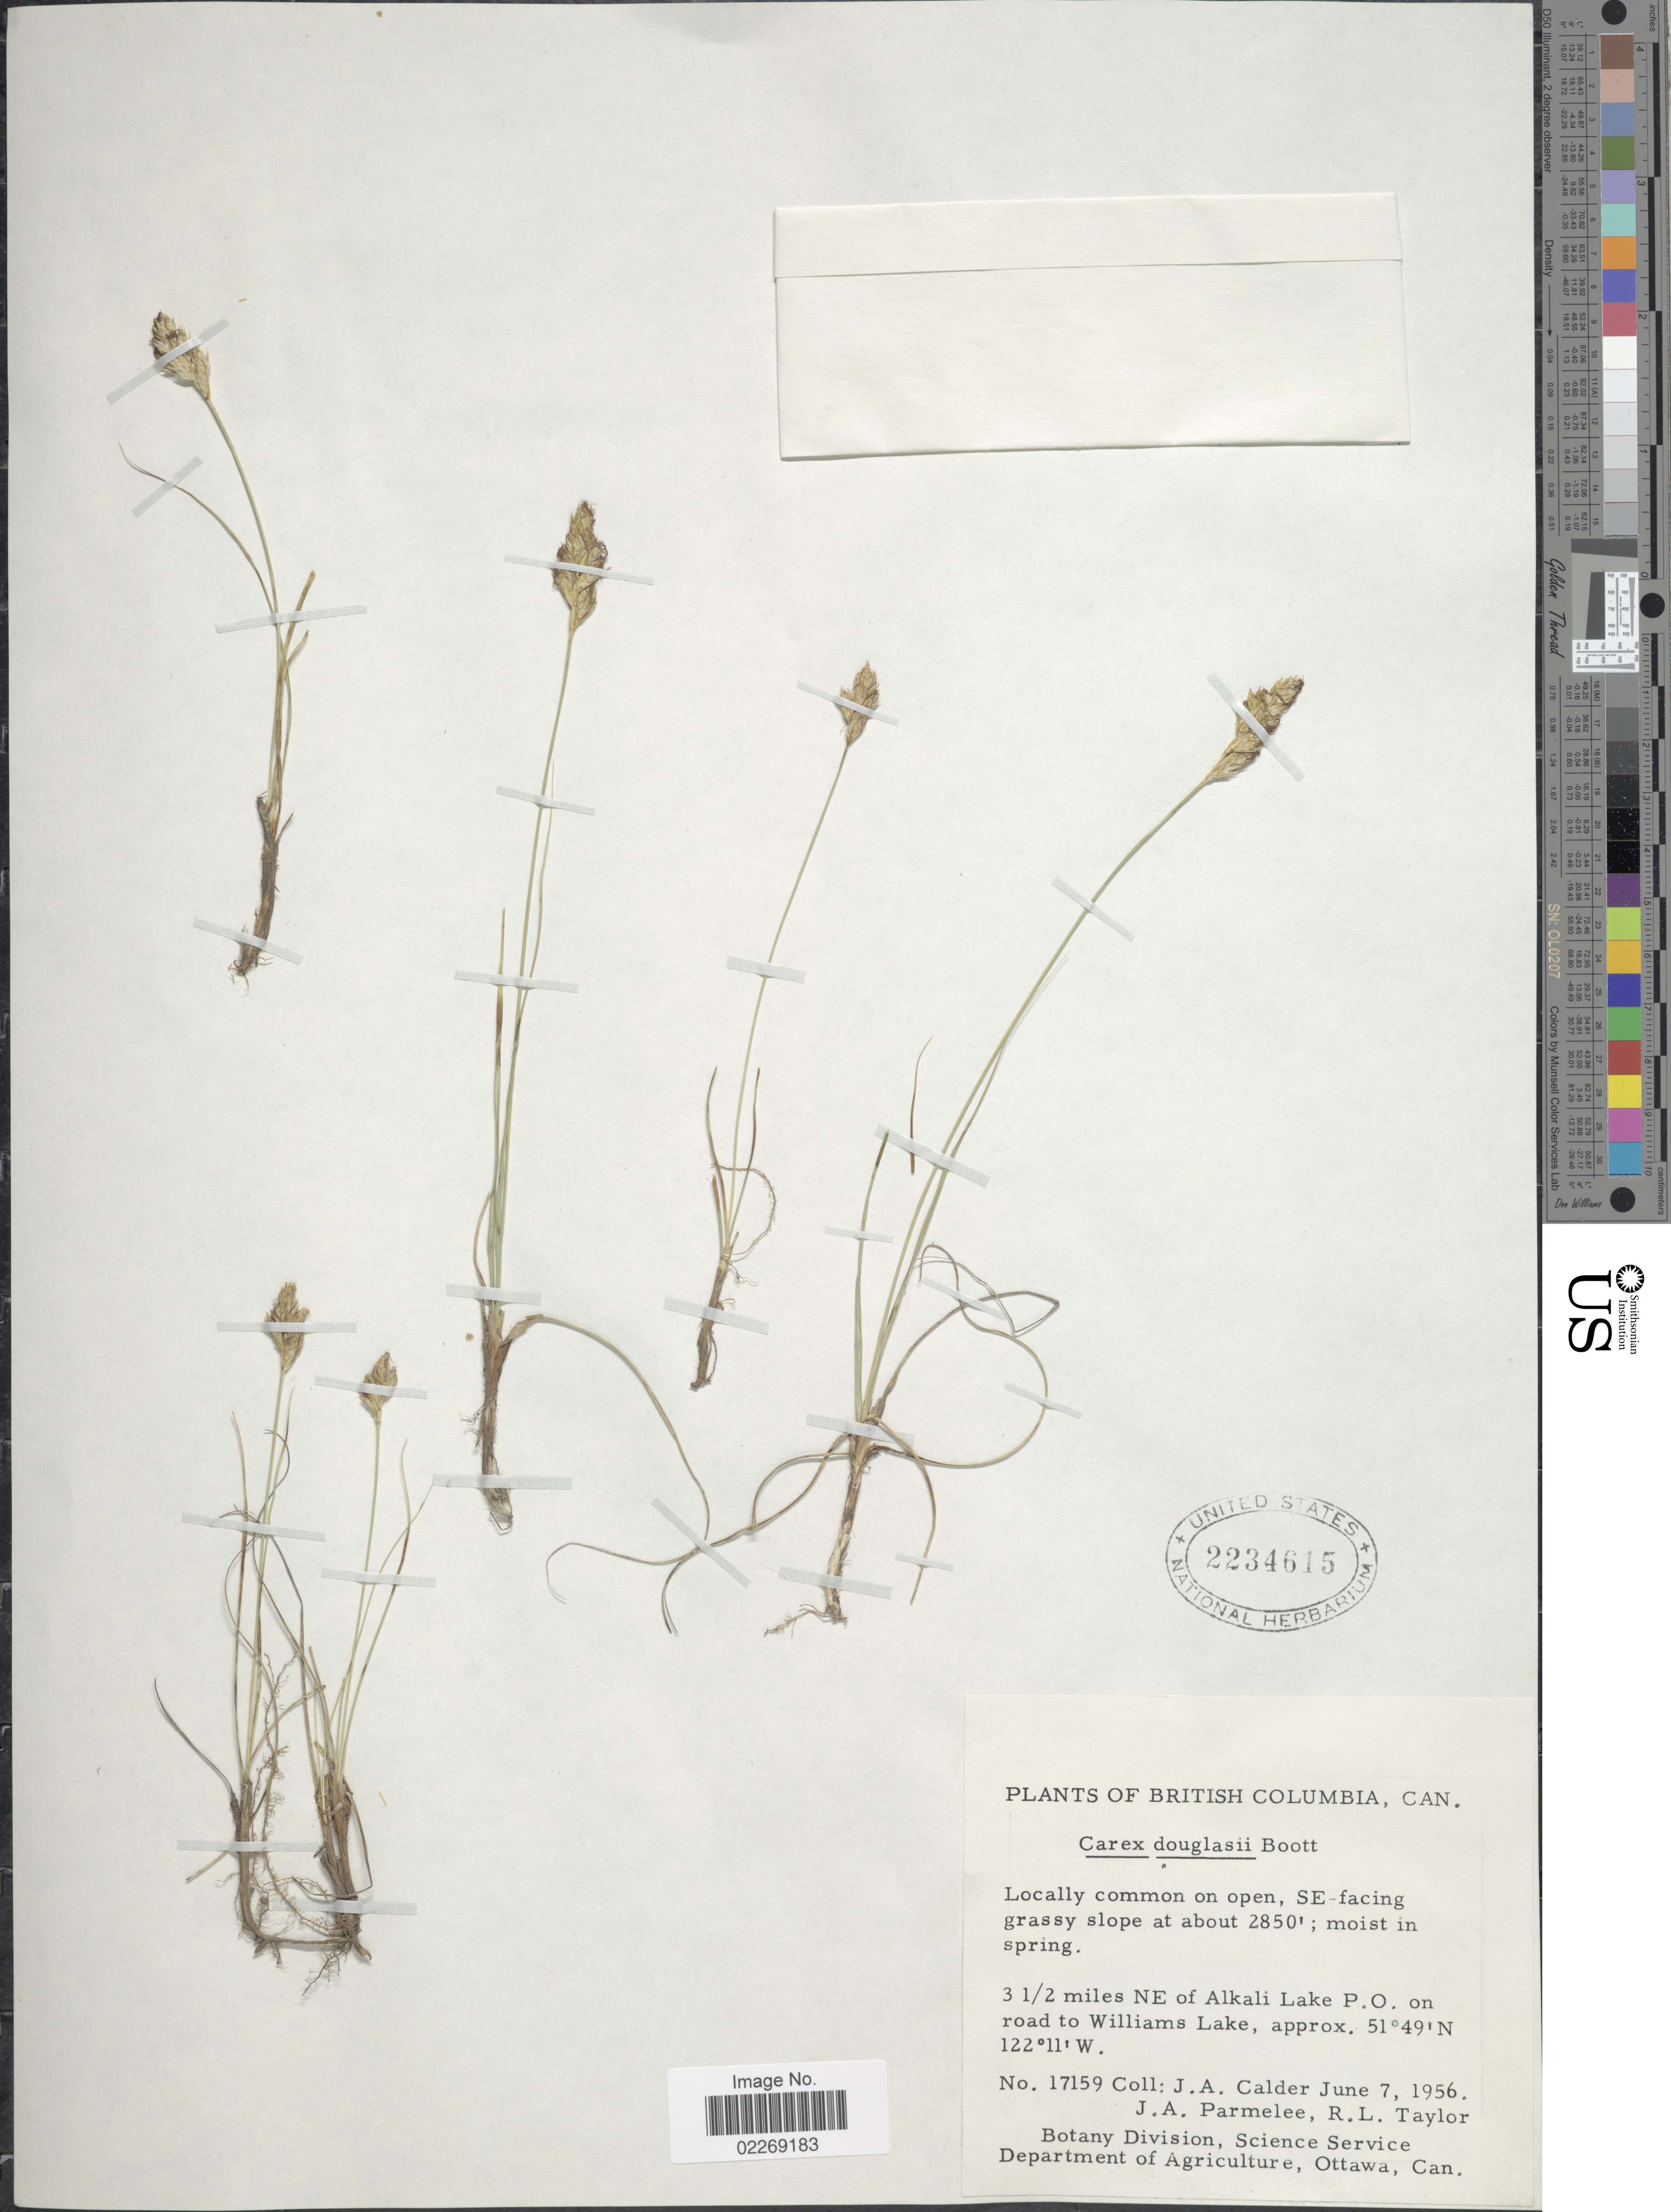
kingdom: Plantae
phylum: Tracheophyta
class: Liliopsida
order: Poales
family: Cyperaceae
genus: Carex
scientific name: Carex douglasii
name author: Boott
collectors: J. A. Calder, J. A. Parmelee & R. Taylor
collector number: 17159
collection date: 1956-06-07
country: Canada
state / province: British Columbia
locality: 3 1/2 miles NE of Alkali Lake P. O. on road to Williams Lake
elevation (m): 869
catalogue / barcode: US 2234615